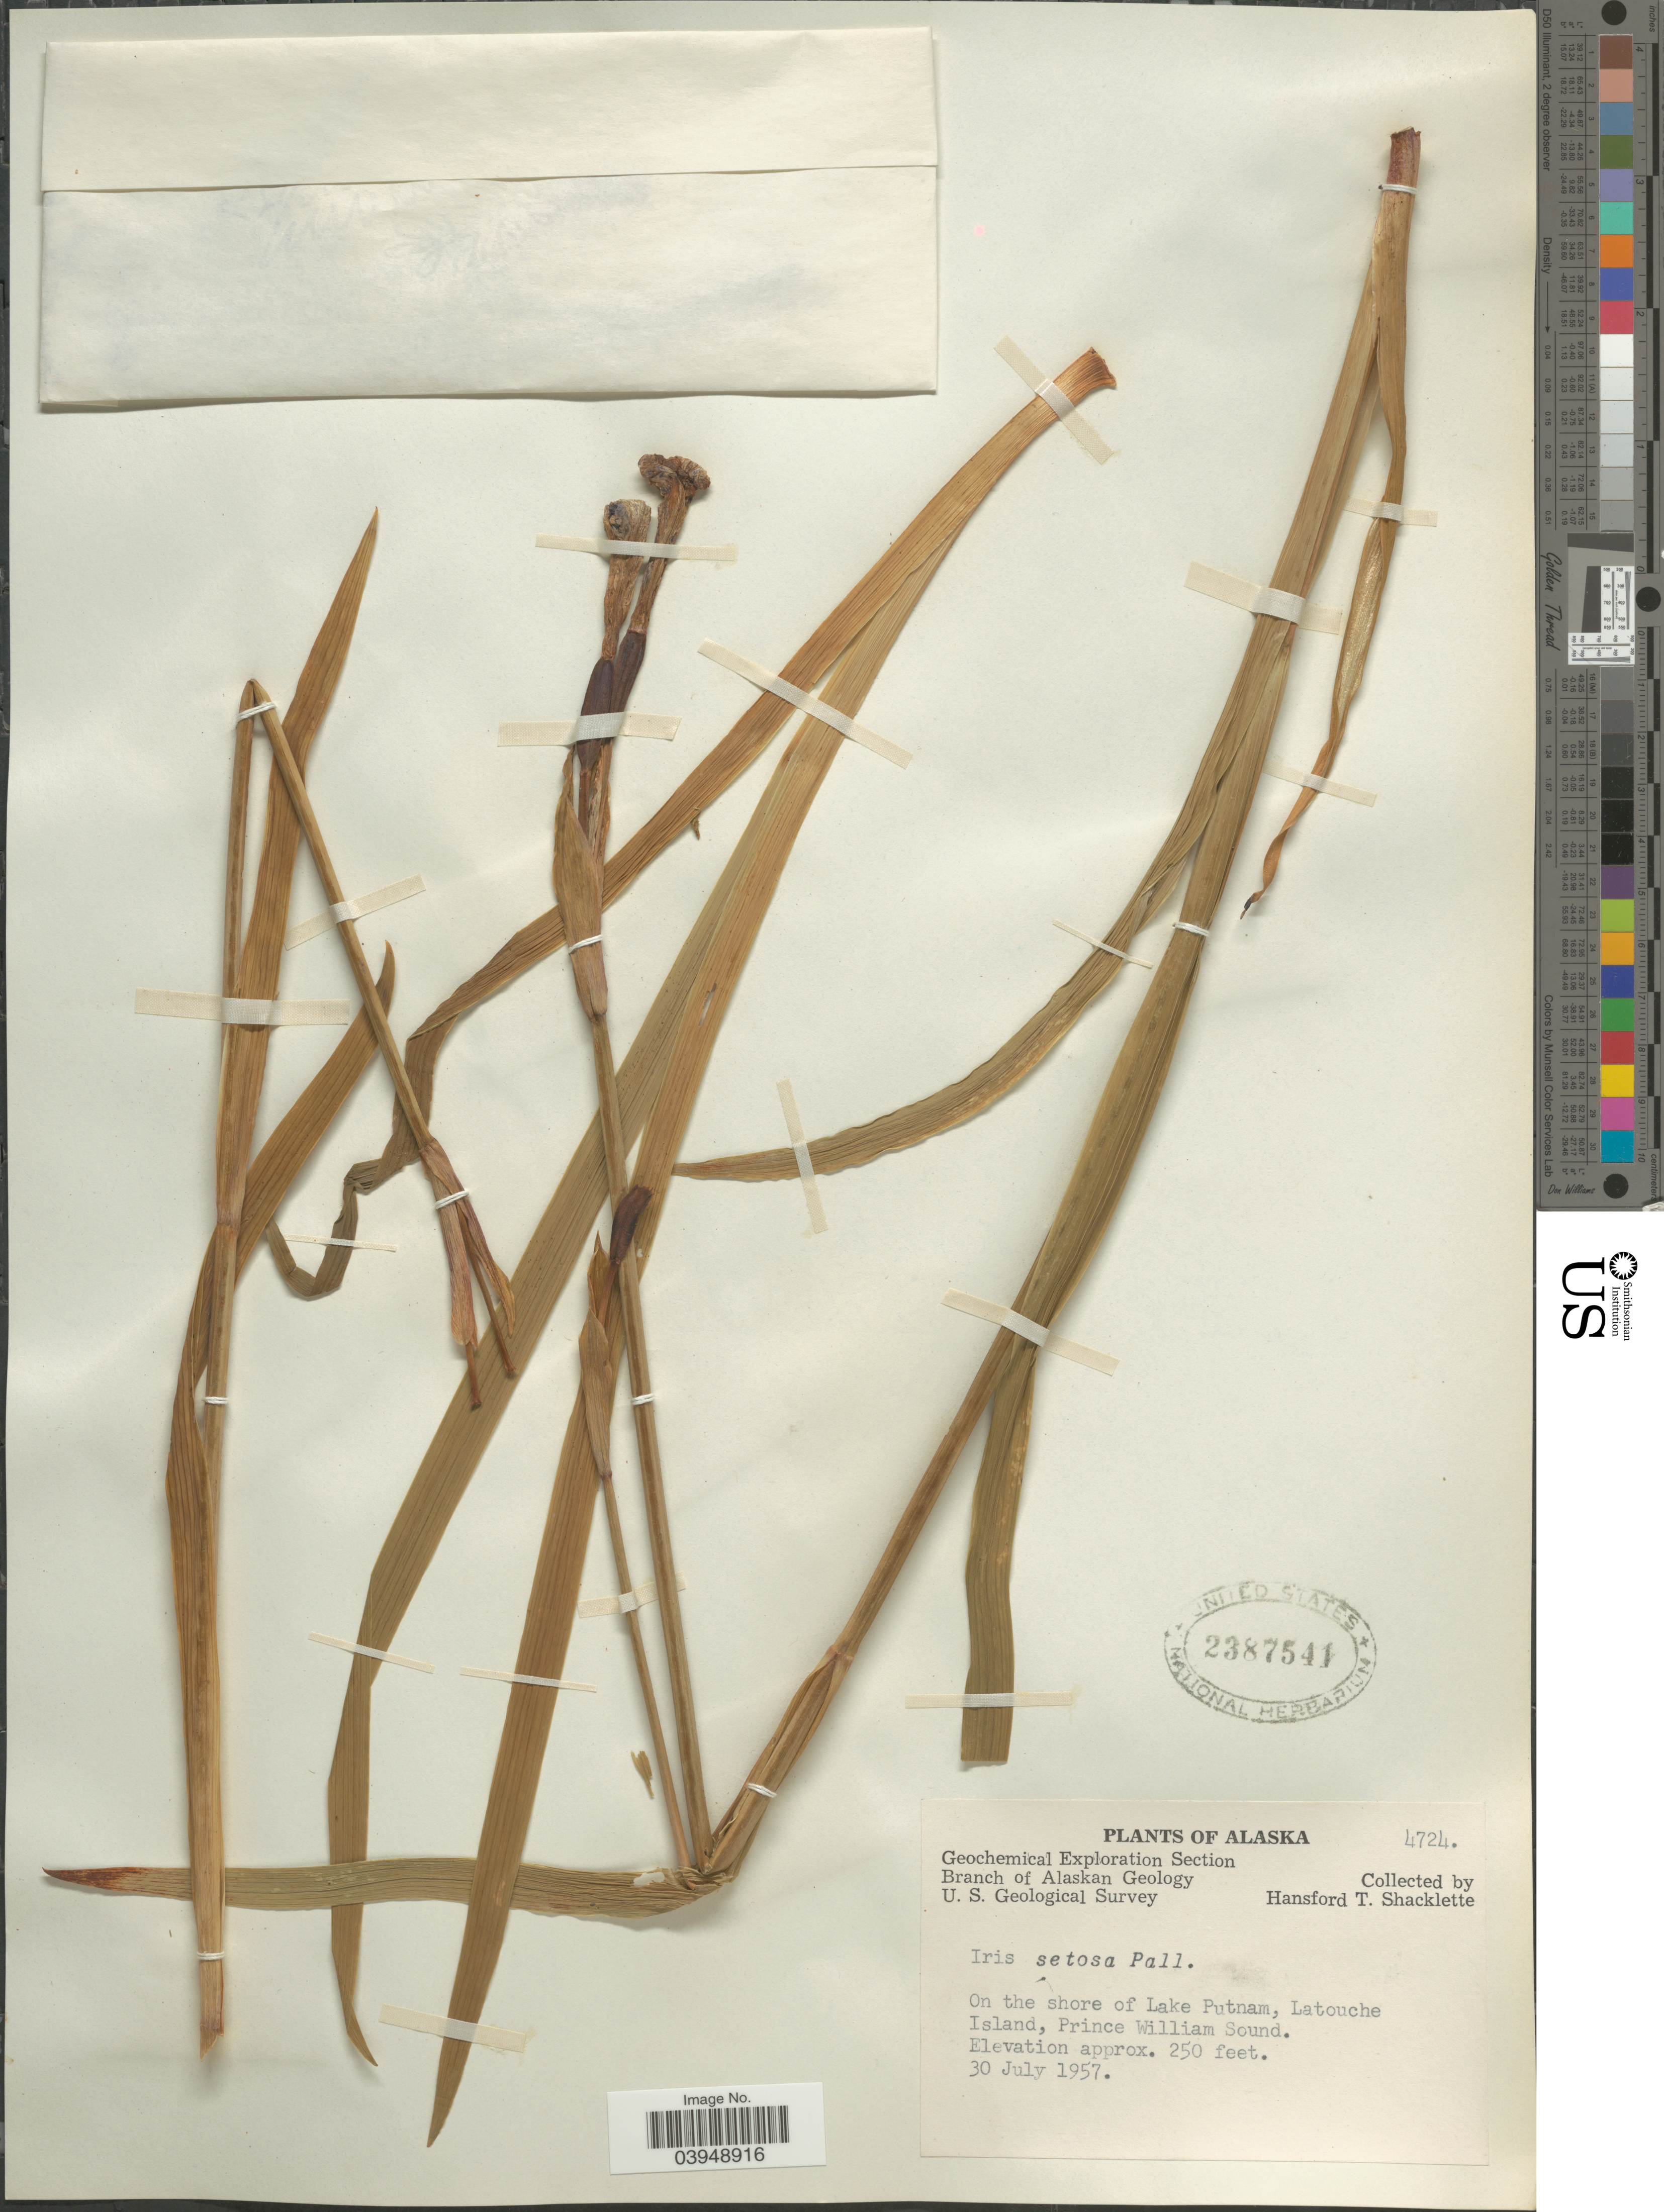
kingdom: Plantae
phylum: Tracheophyta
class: Liliopsida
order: Asparagales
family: Iridaceae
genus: Iris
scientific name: Iris setosa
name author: Pall. ex Link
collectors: H. Shacklette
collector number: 4724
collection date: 1957-07-30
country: United States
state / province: Alaska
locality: On the shore of Lake Putnam, Latouche Island, Prince William Sound.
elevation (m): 76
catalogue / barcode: US 2387541